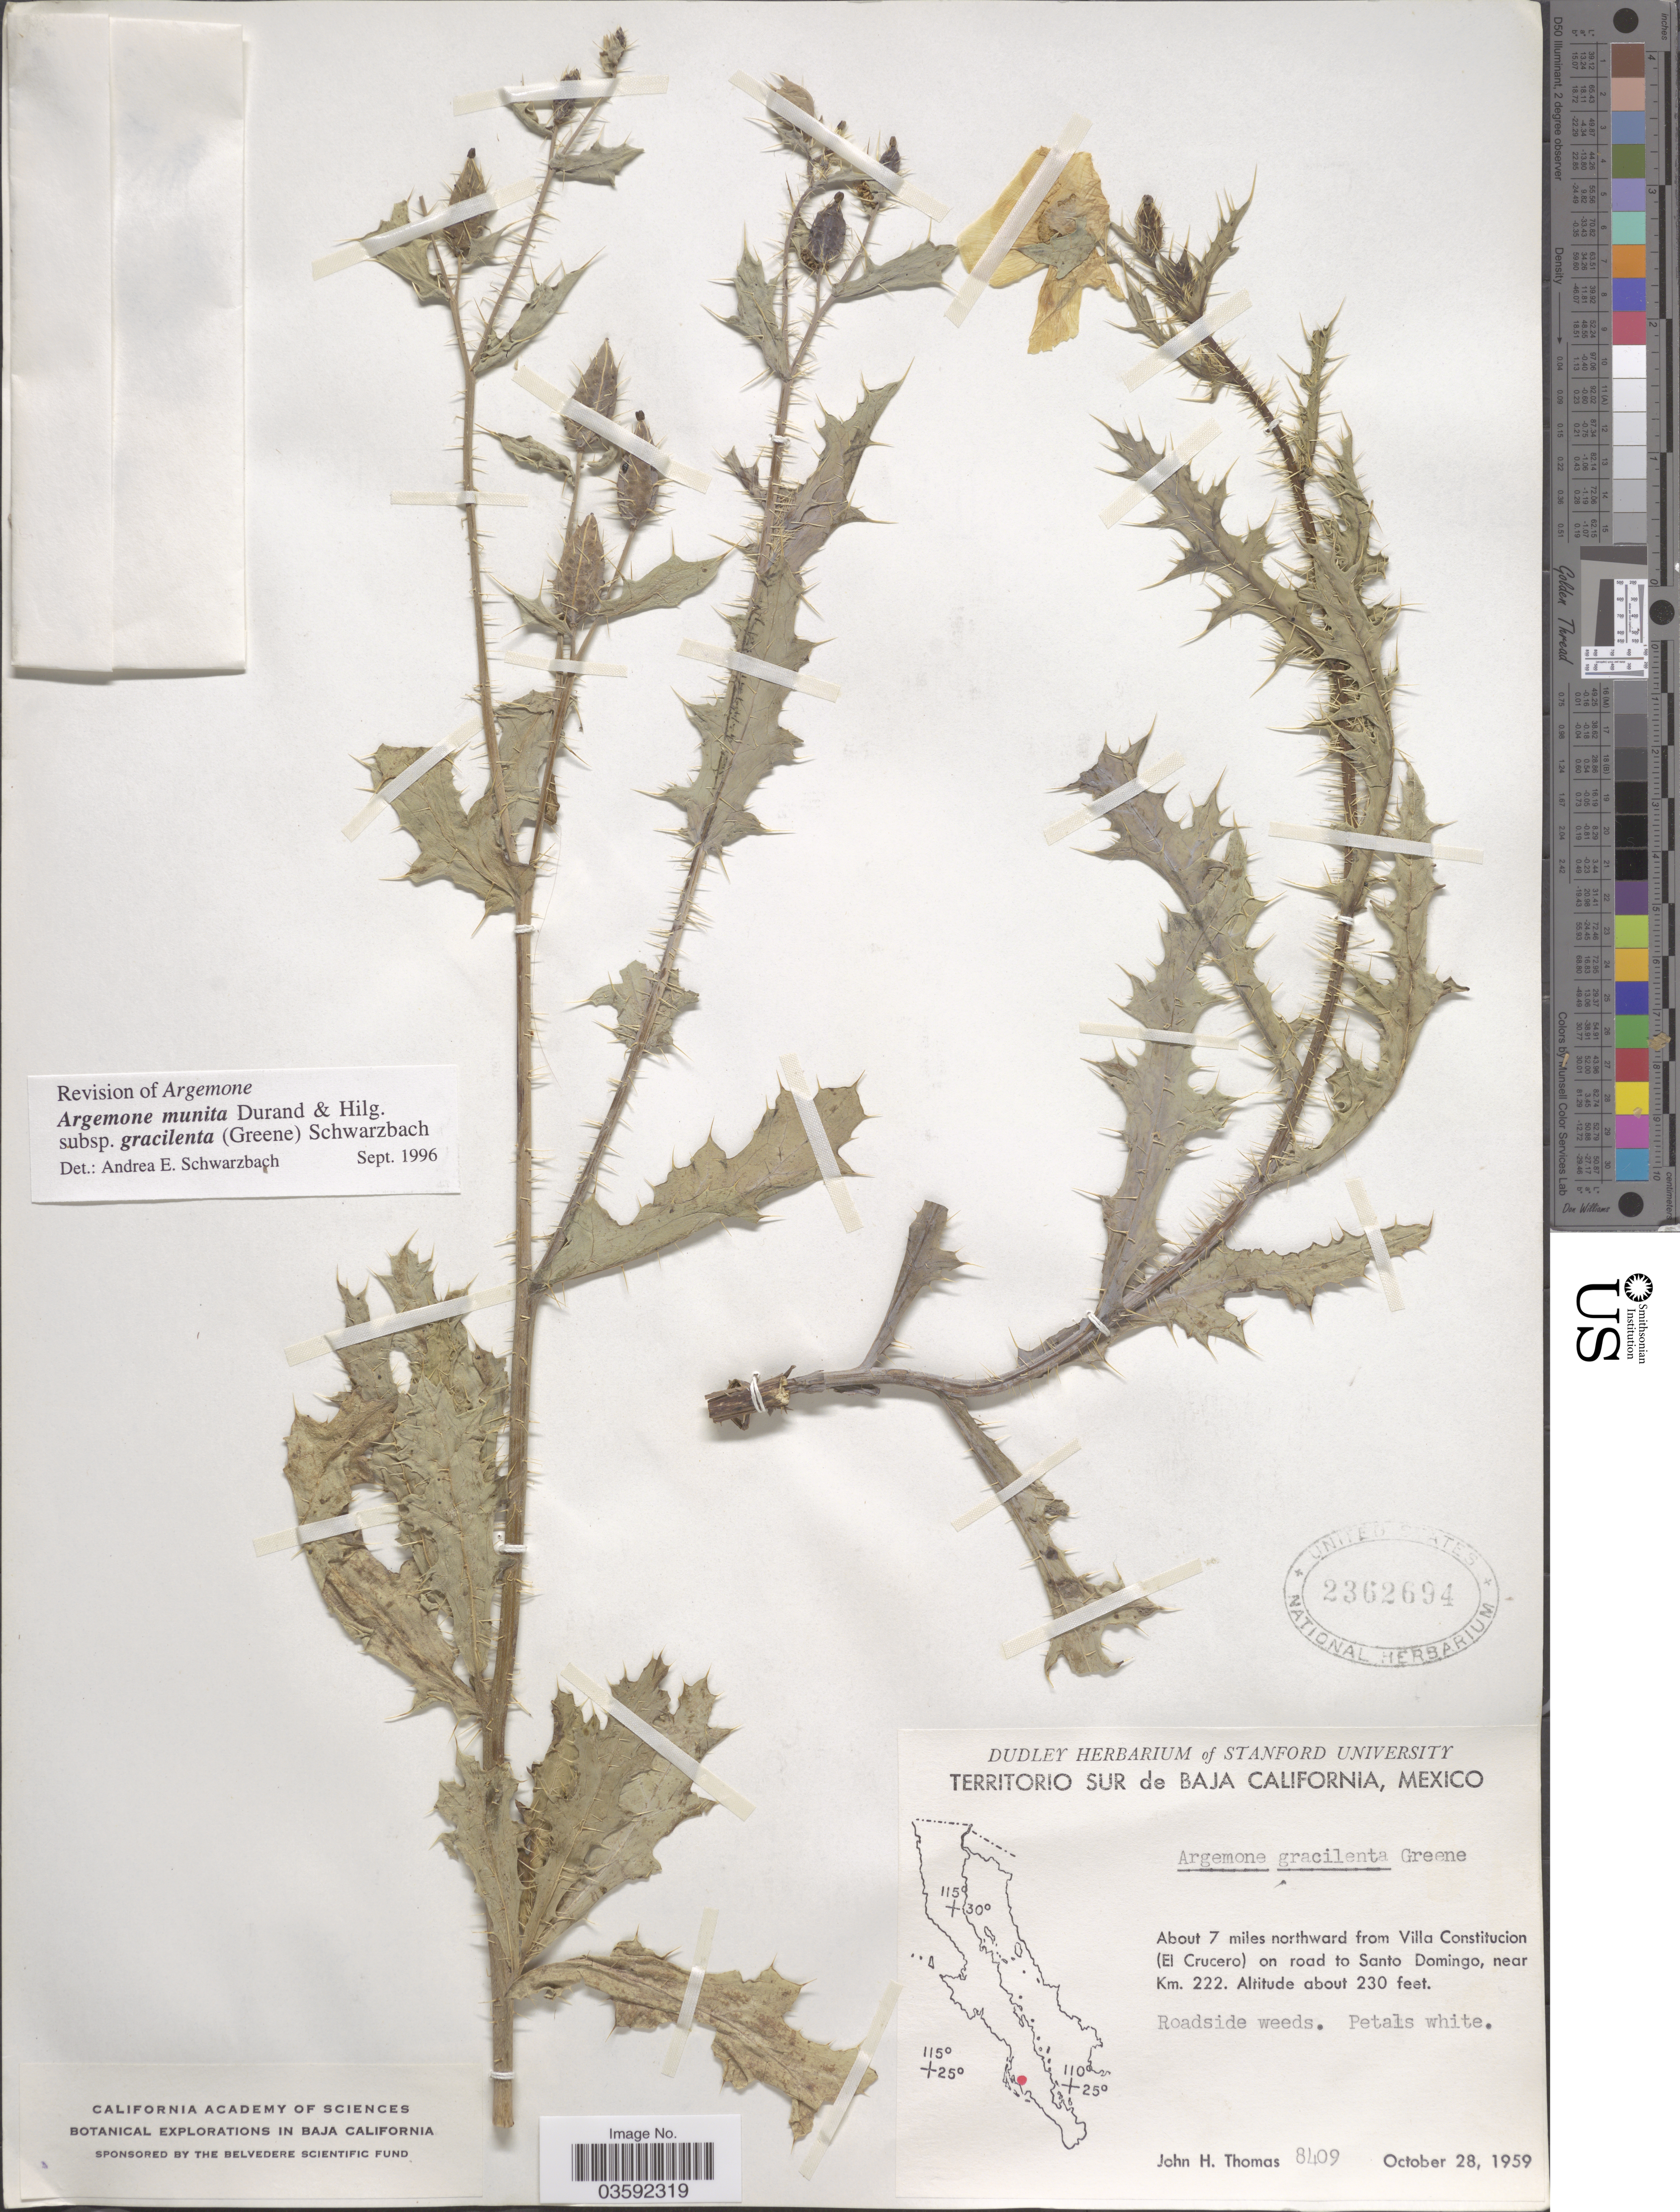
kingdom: Plantae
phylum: Tracheophyta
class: Magnoliopsida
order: Ranunculales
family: Papaveraceae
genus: Argemone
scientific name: Argemone munita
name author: Durand & Hilg.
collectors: J. H. Thomas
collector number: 8409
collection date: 1959-10-28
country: Mexico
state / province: Baja California Sur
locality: Territorio Sur de Baja California. About 7 miles northward from Villa Constitucion (El Crucero) on road to Santo Domingo, near Km. 222.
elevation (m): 70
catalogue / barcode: US 2362694